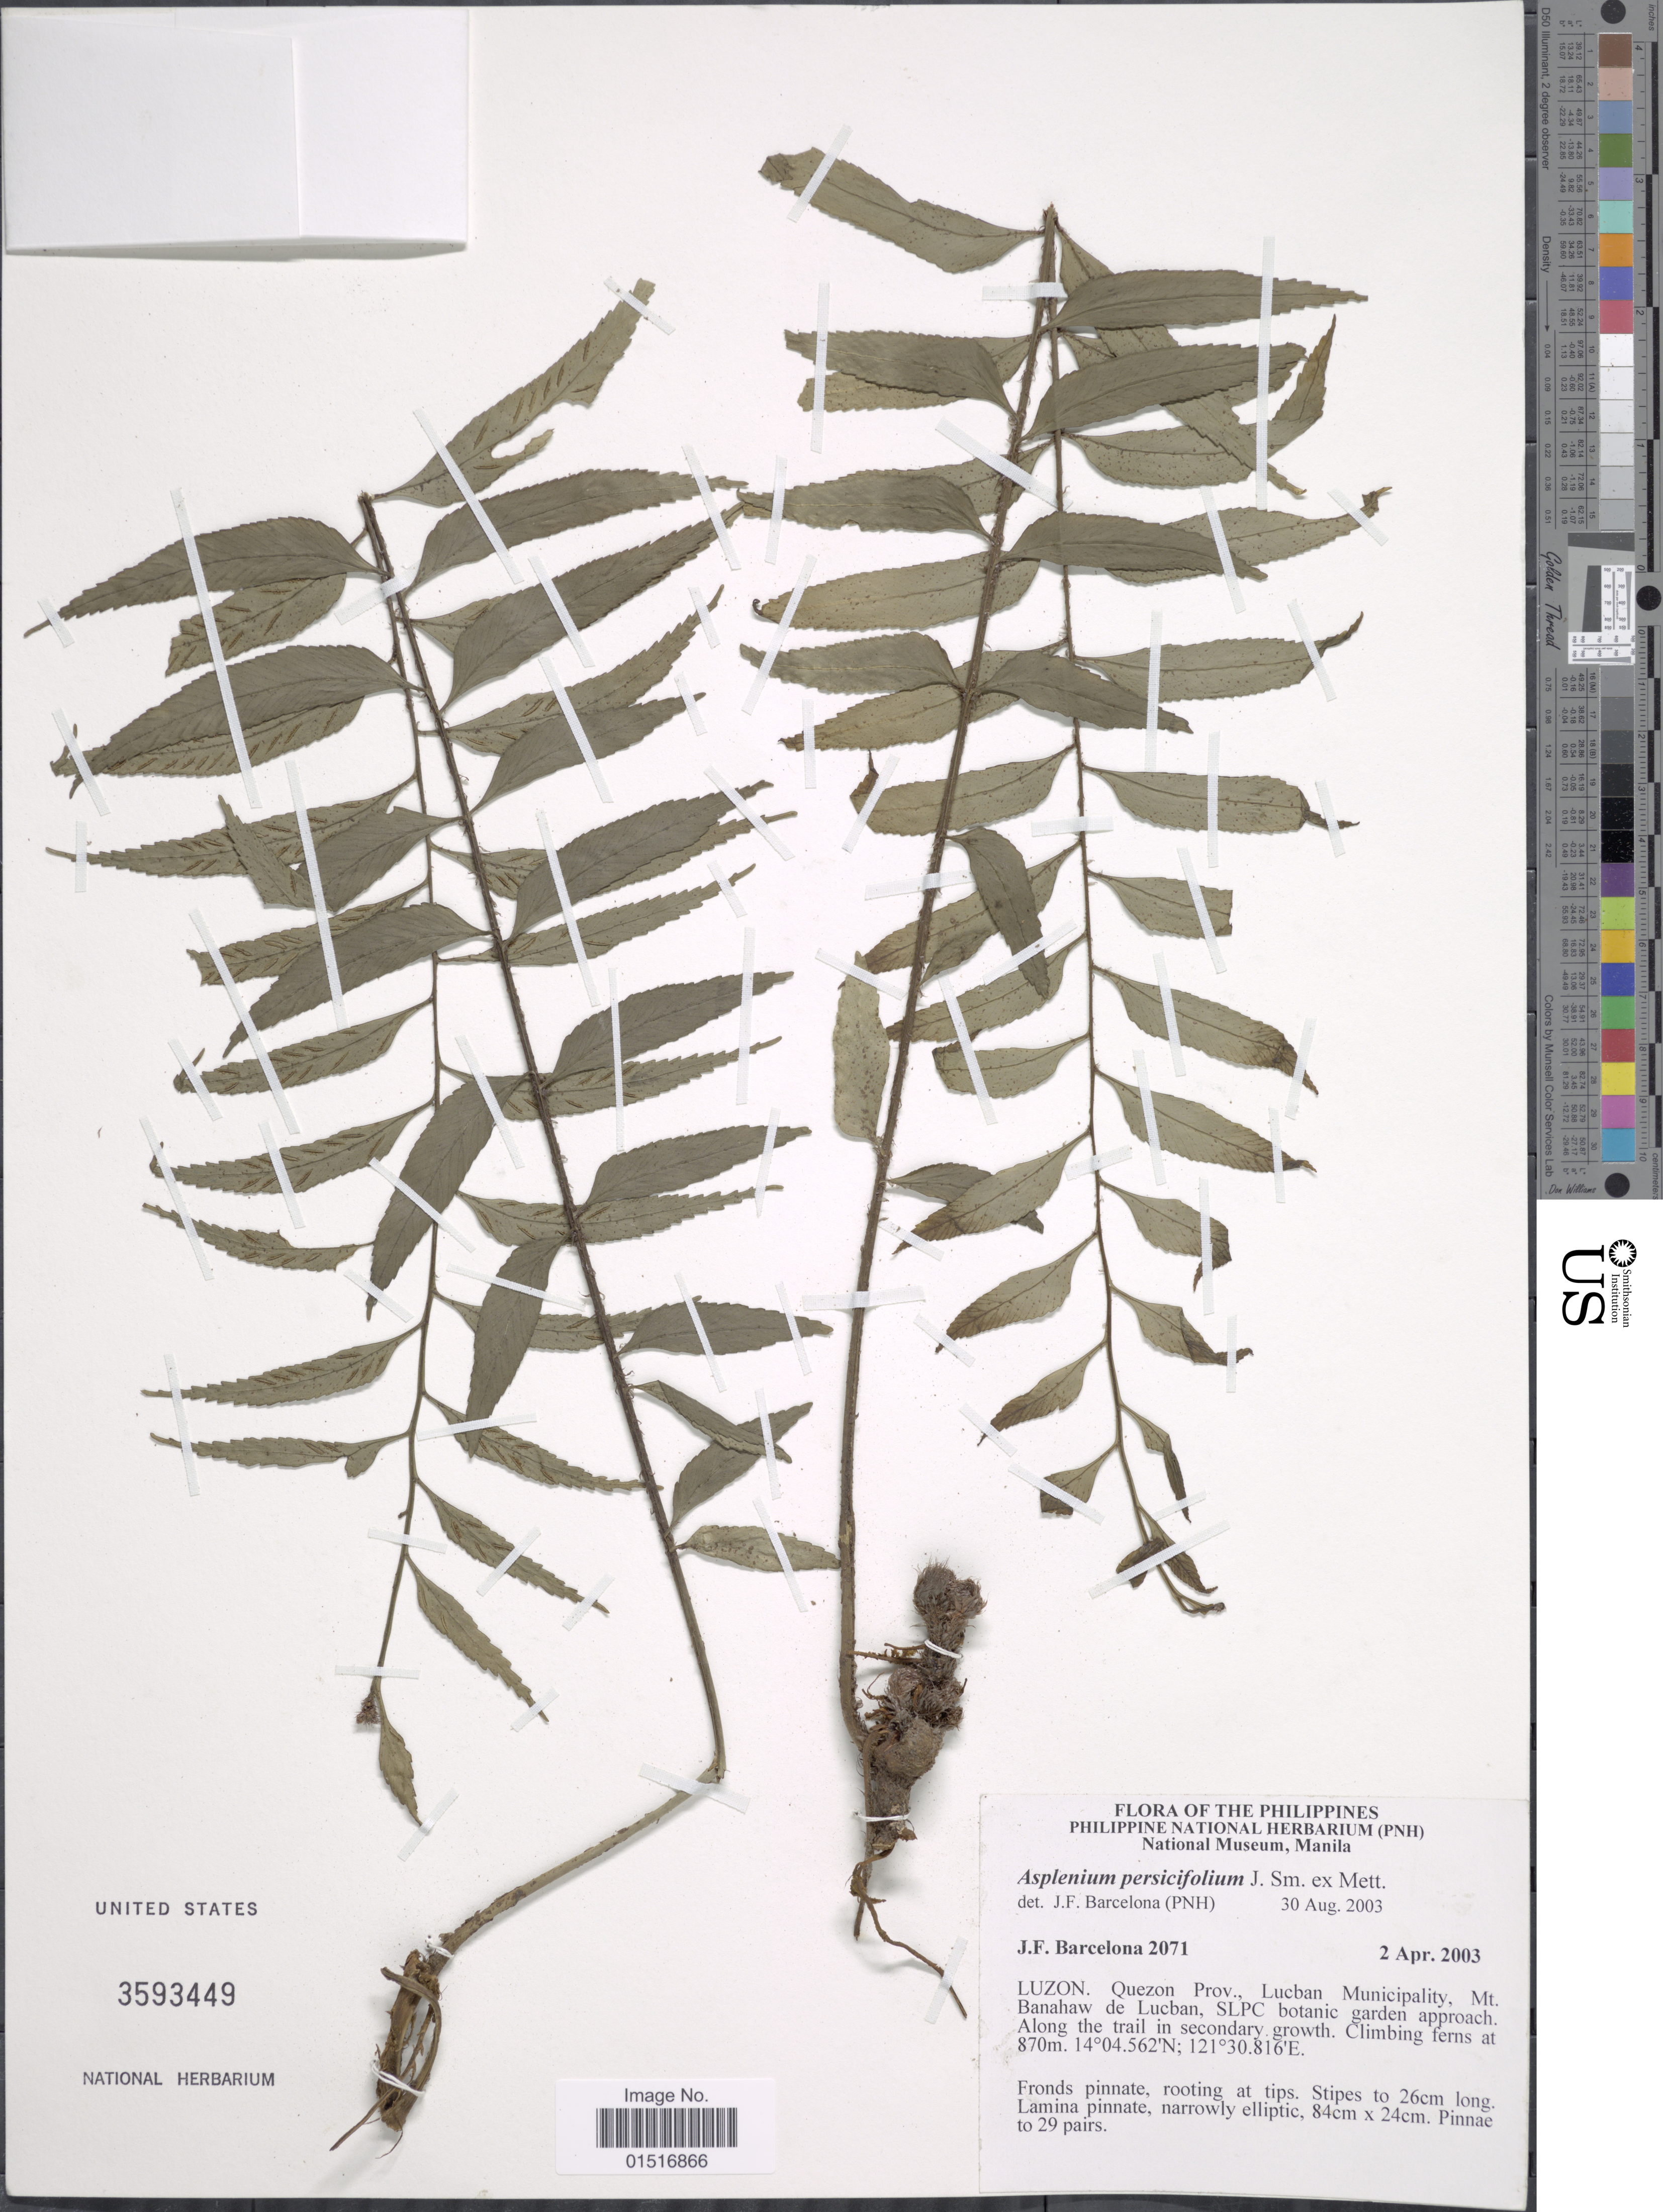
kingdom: Plantae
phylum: Tracheophyta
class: Polypodiopsida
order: Polypodiales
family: Aspleniaceae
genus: Asplenium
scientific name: Asplenium persicifolium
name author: J. Sm. ex Mett.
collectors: J. F. Barcelona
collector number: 2071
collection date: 2003-04-02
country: Philippines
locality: Luzon. Quezon Prov., Lucban Municipality, Mt. Banahaw de Lucban, SLPC botanic garden approach. Along the trail in secondary growth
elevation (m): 870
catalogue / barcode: US 3593449